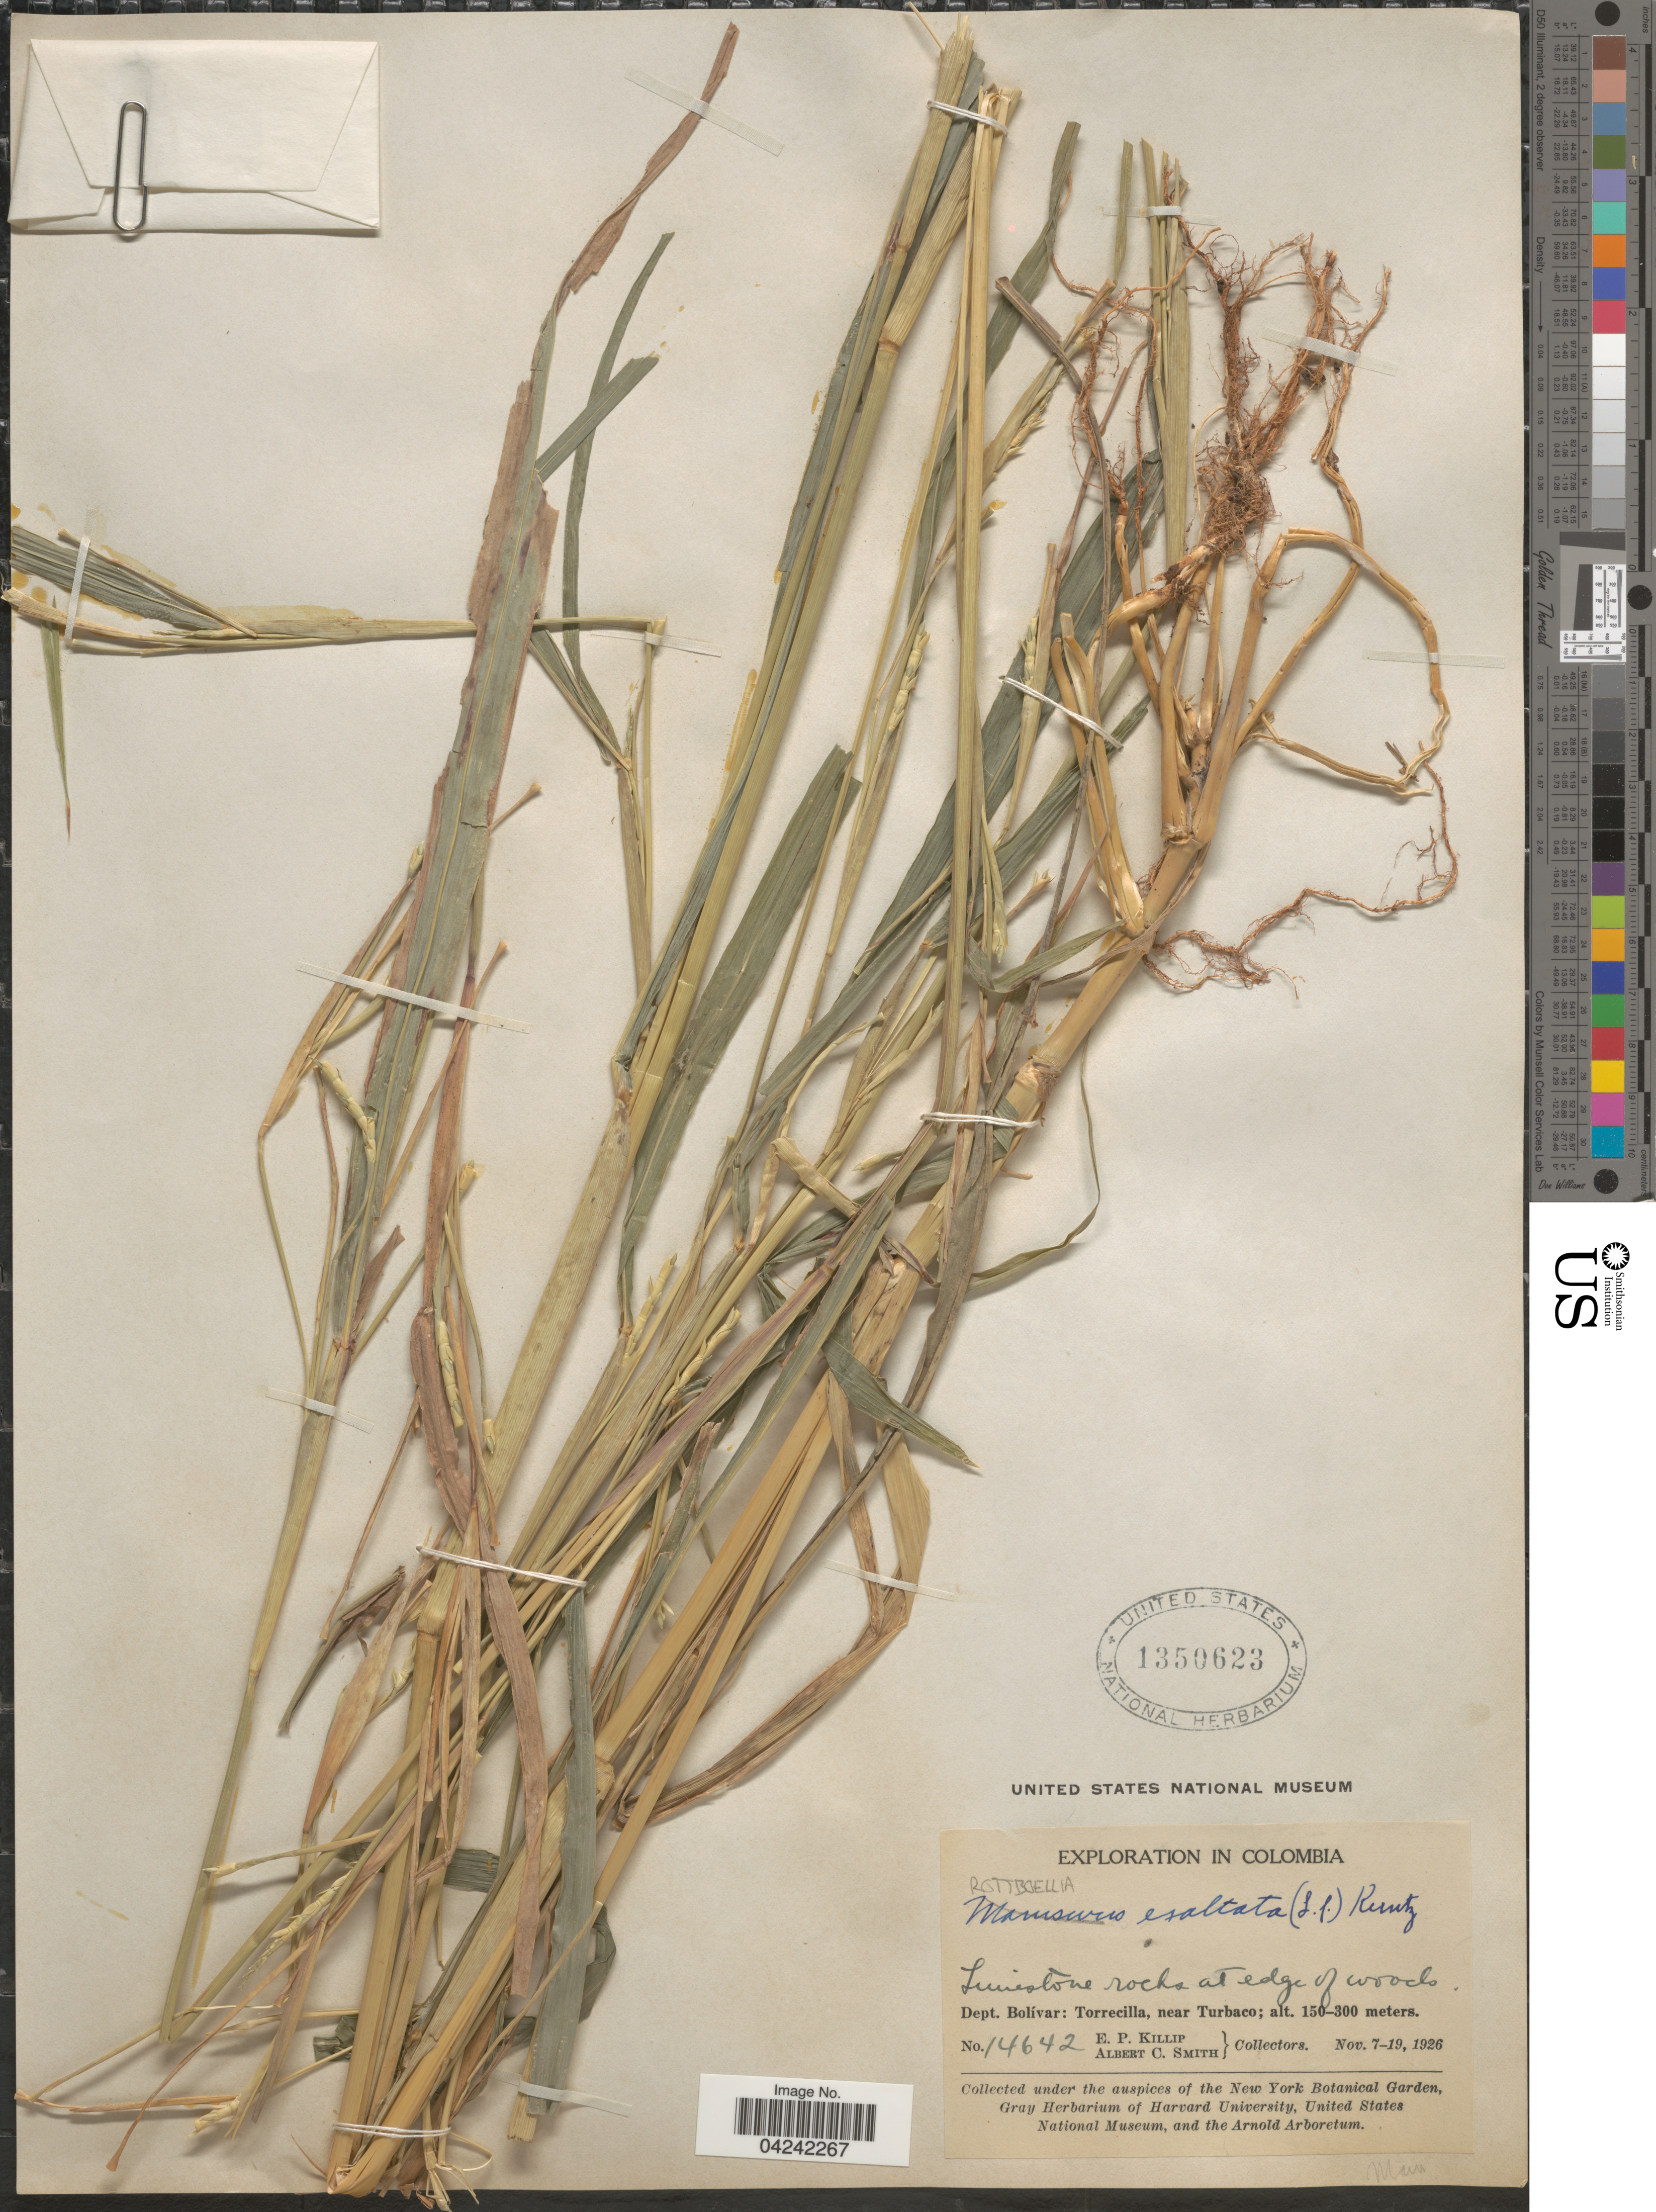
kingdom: Plantae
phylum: Tracheophyta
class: Liliopsida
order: Poales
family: Poaceae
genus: Rottboellia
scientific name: Rottboellia cochinchinensis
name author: (Lour.) Clayton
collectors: E. P. Killip & A. C. Smith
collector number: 14642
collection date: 1926-11-07/1926-11-19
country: Colombia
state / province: Bolívar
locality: Exploration in Colombia. Dept. Bolívar: Torrecilla, near Turbaco.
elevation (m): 150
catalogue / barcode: US 1350623